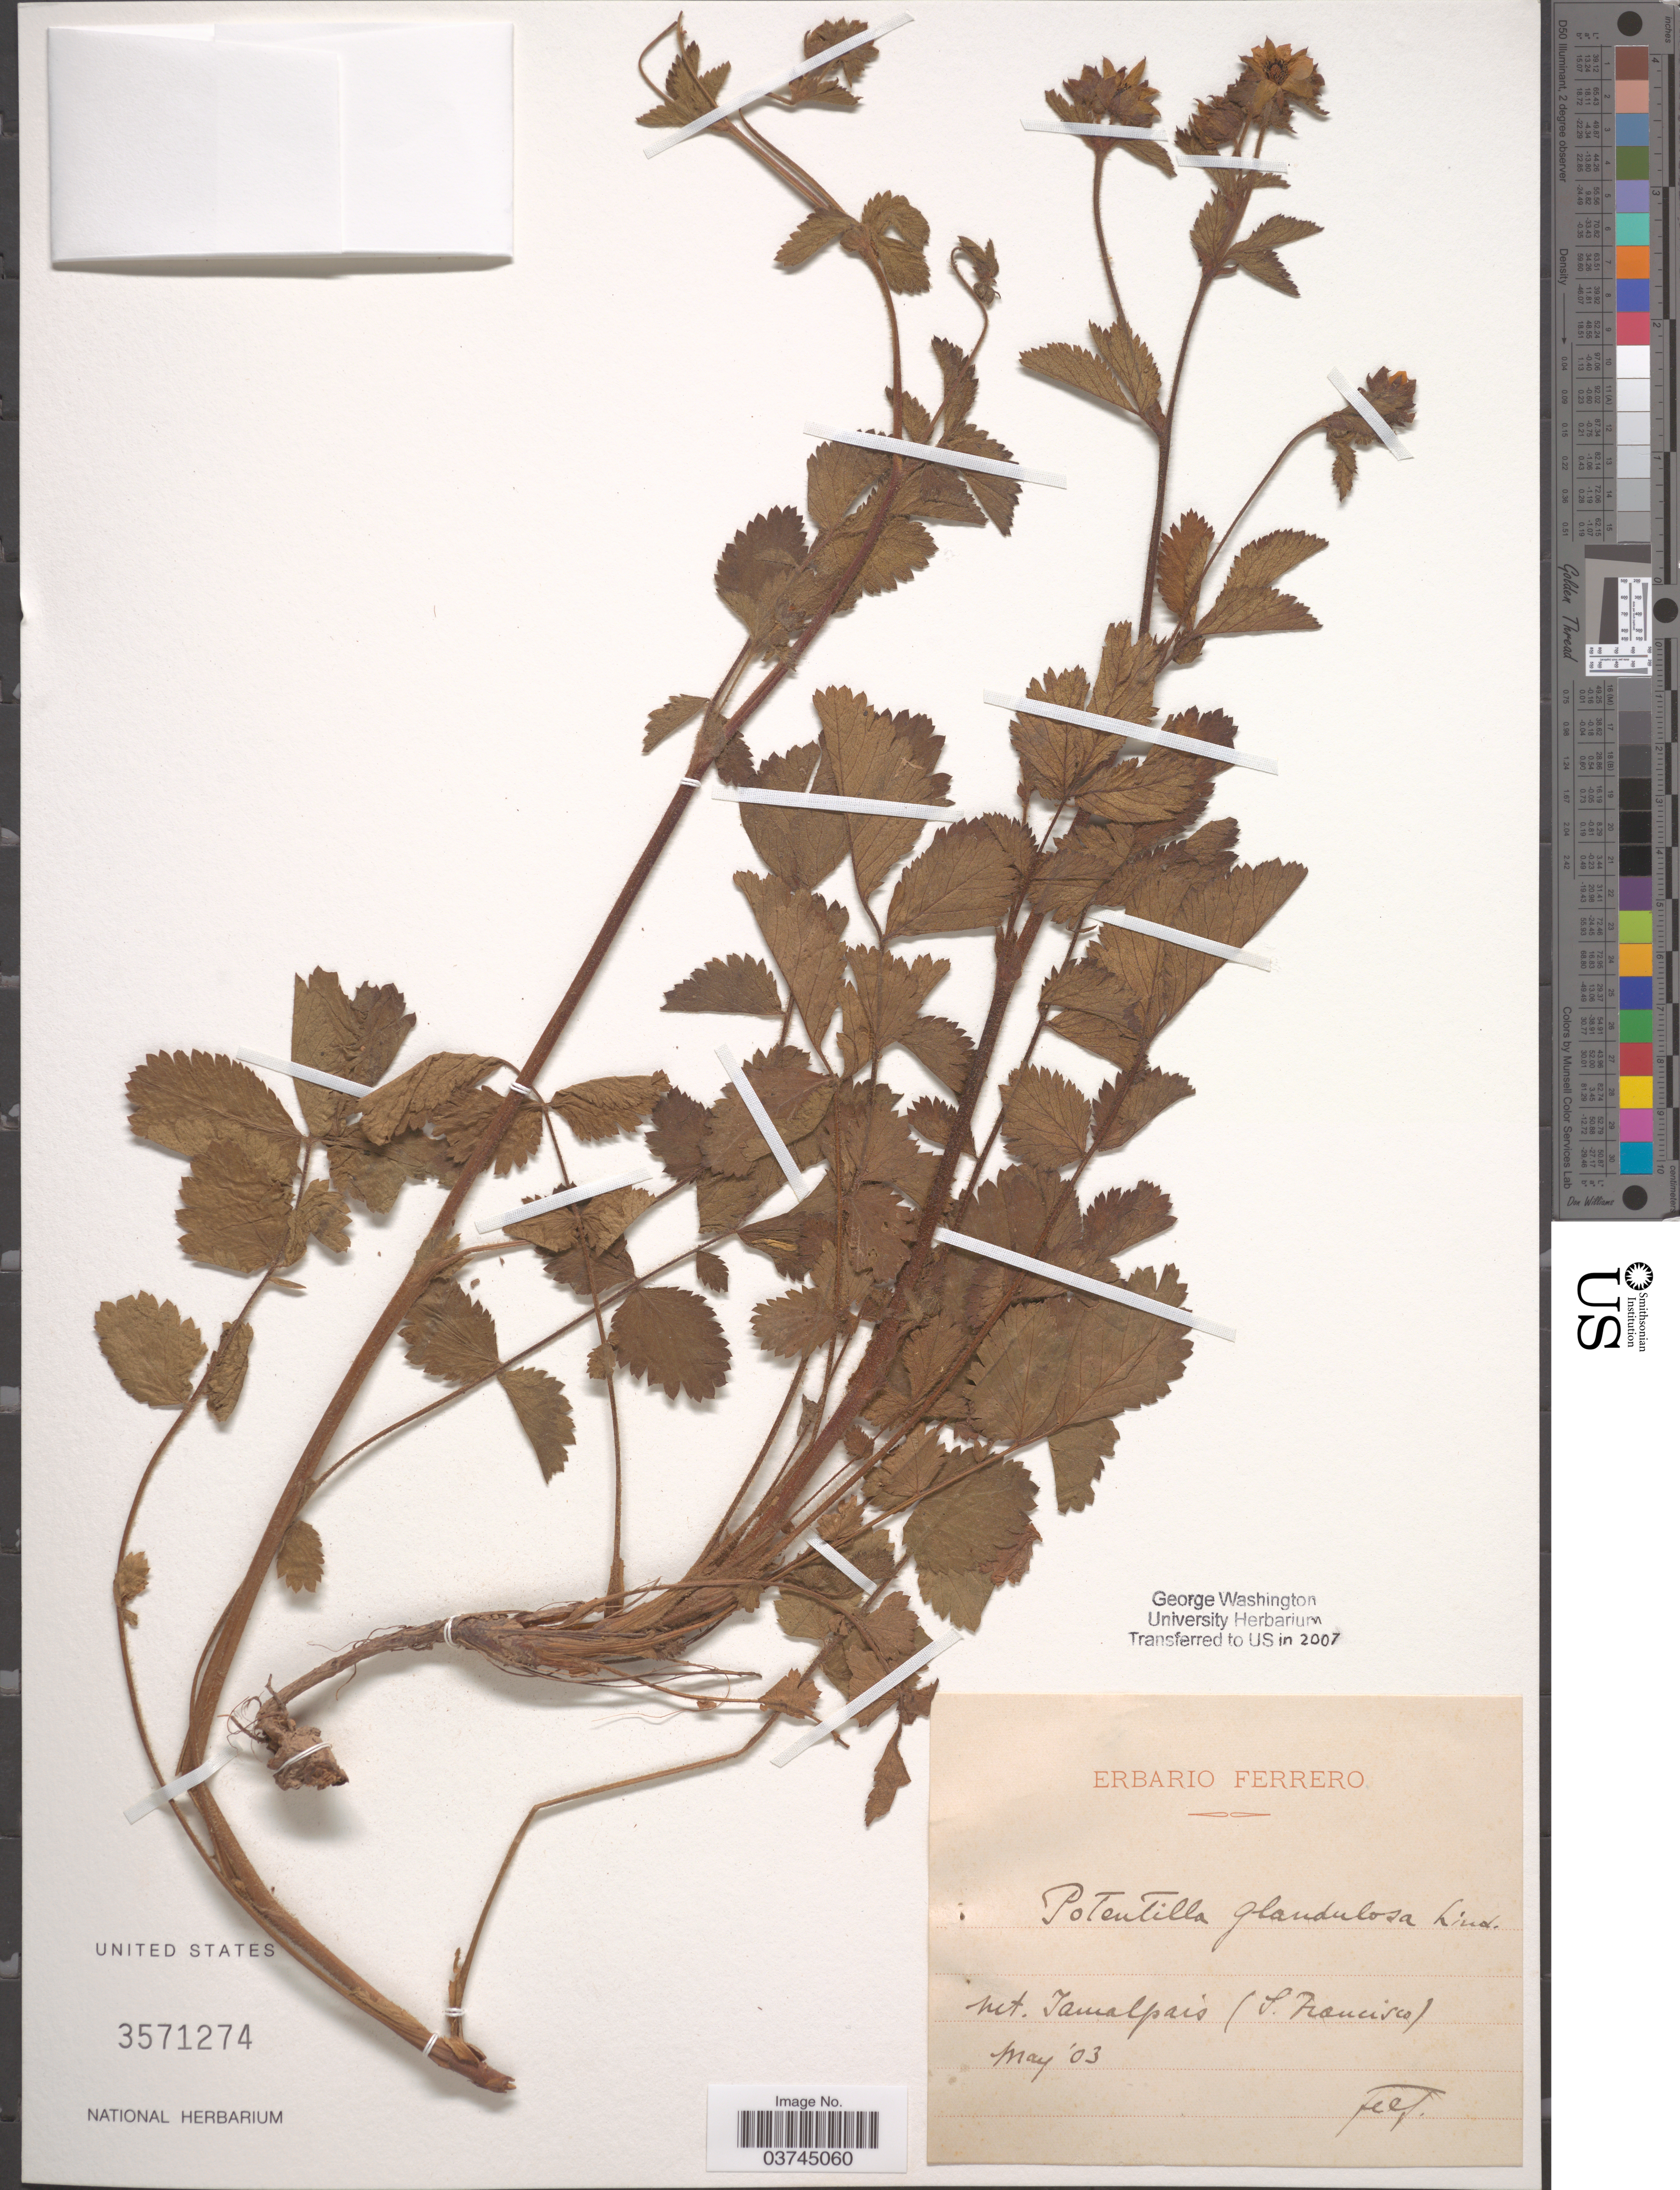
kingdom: Plantae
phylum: Tracheophyta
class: Magnoliopsida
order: Rosales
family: Rosaceae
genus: Drymocallis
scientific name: Drymocallis glandulosa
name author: (Lindl.) Rydb.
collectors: F. Ferrero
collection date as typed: Transcribed d/m/y: /5/3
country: United States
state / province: California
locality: Mt. Tamalpais (S. Francisco).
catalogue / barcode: US 3571274